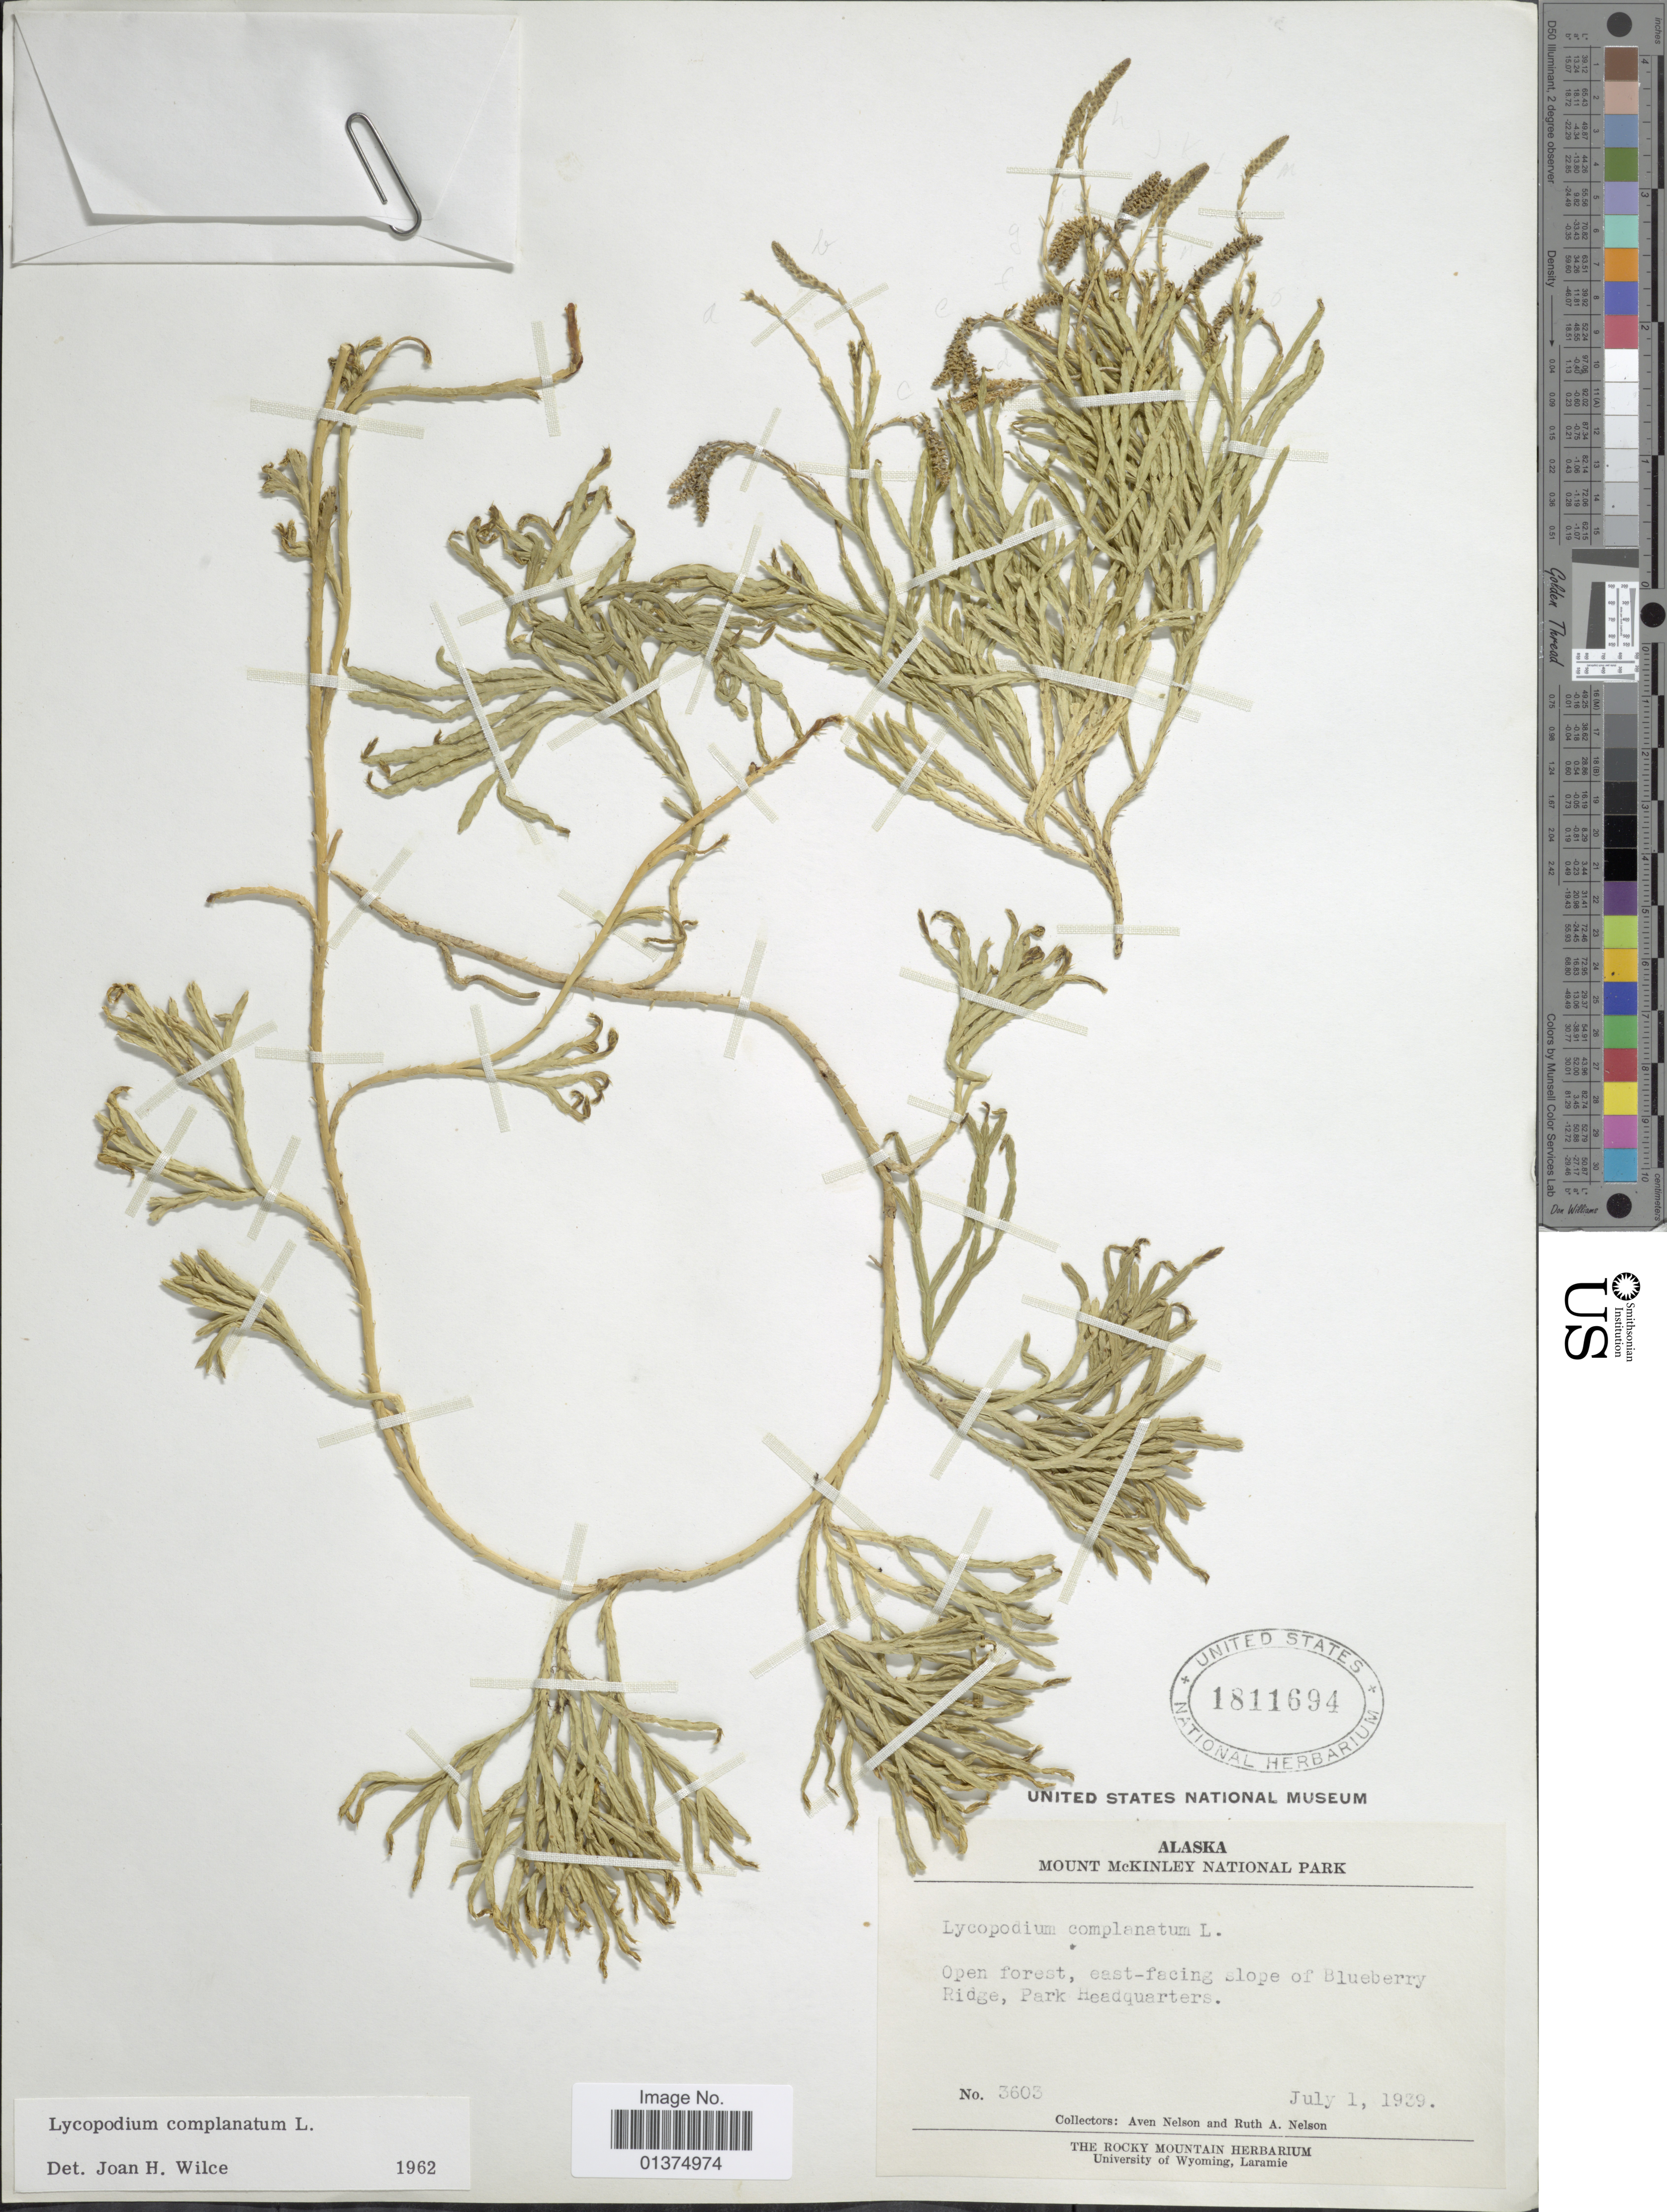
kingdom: Plantae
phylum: Tracheophyta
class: Lycopodiopsida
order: Lycopodiales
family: Lycopodiaceae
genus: Diphasiastrum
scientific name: Diphasiastrum complanatum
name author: (L.) Holub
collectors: A. Nelson & R. A. Nelson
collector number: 3603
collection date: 1939-07-01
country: United States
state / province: Alaska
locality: Open forest, east-facing slope of Blueberry Ridge, Park Headquarters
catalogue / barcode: US 1811694